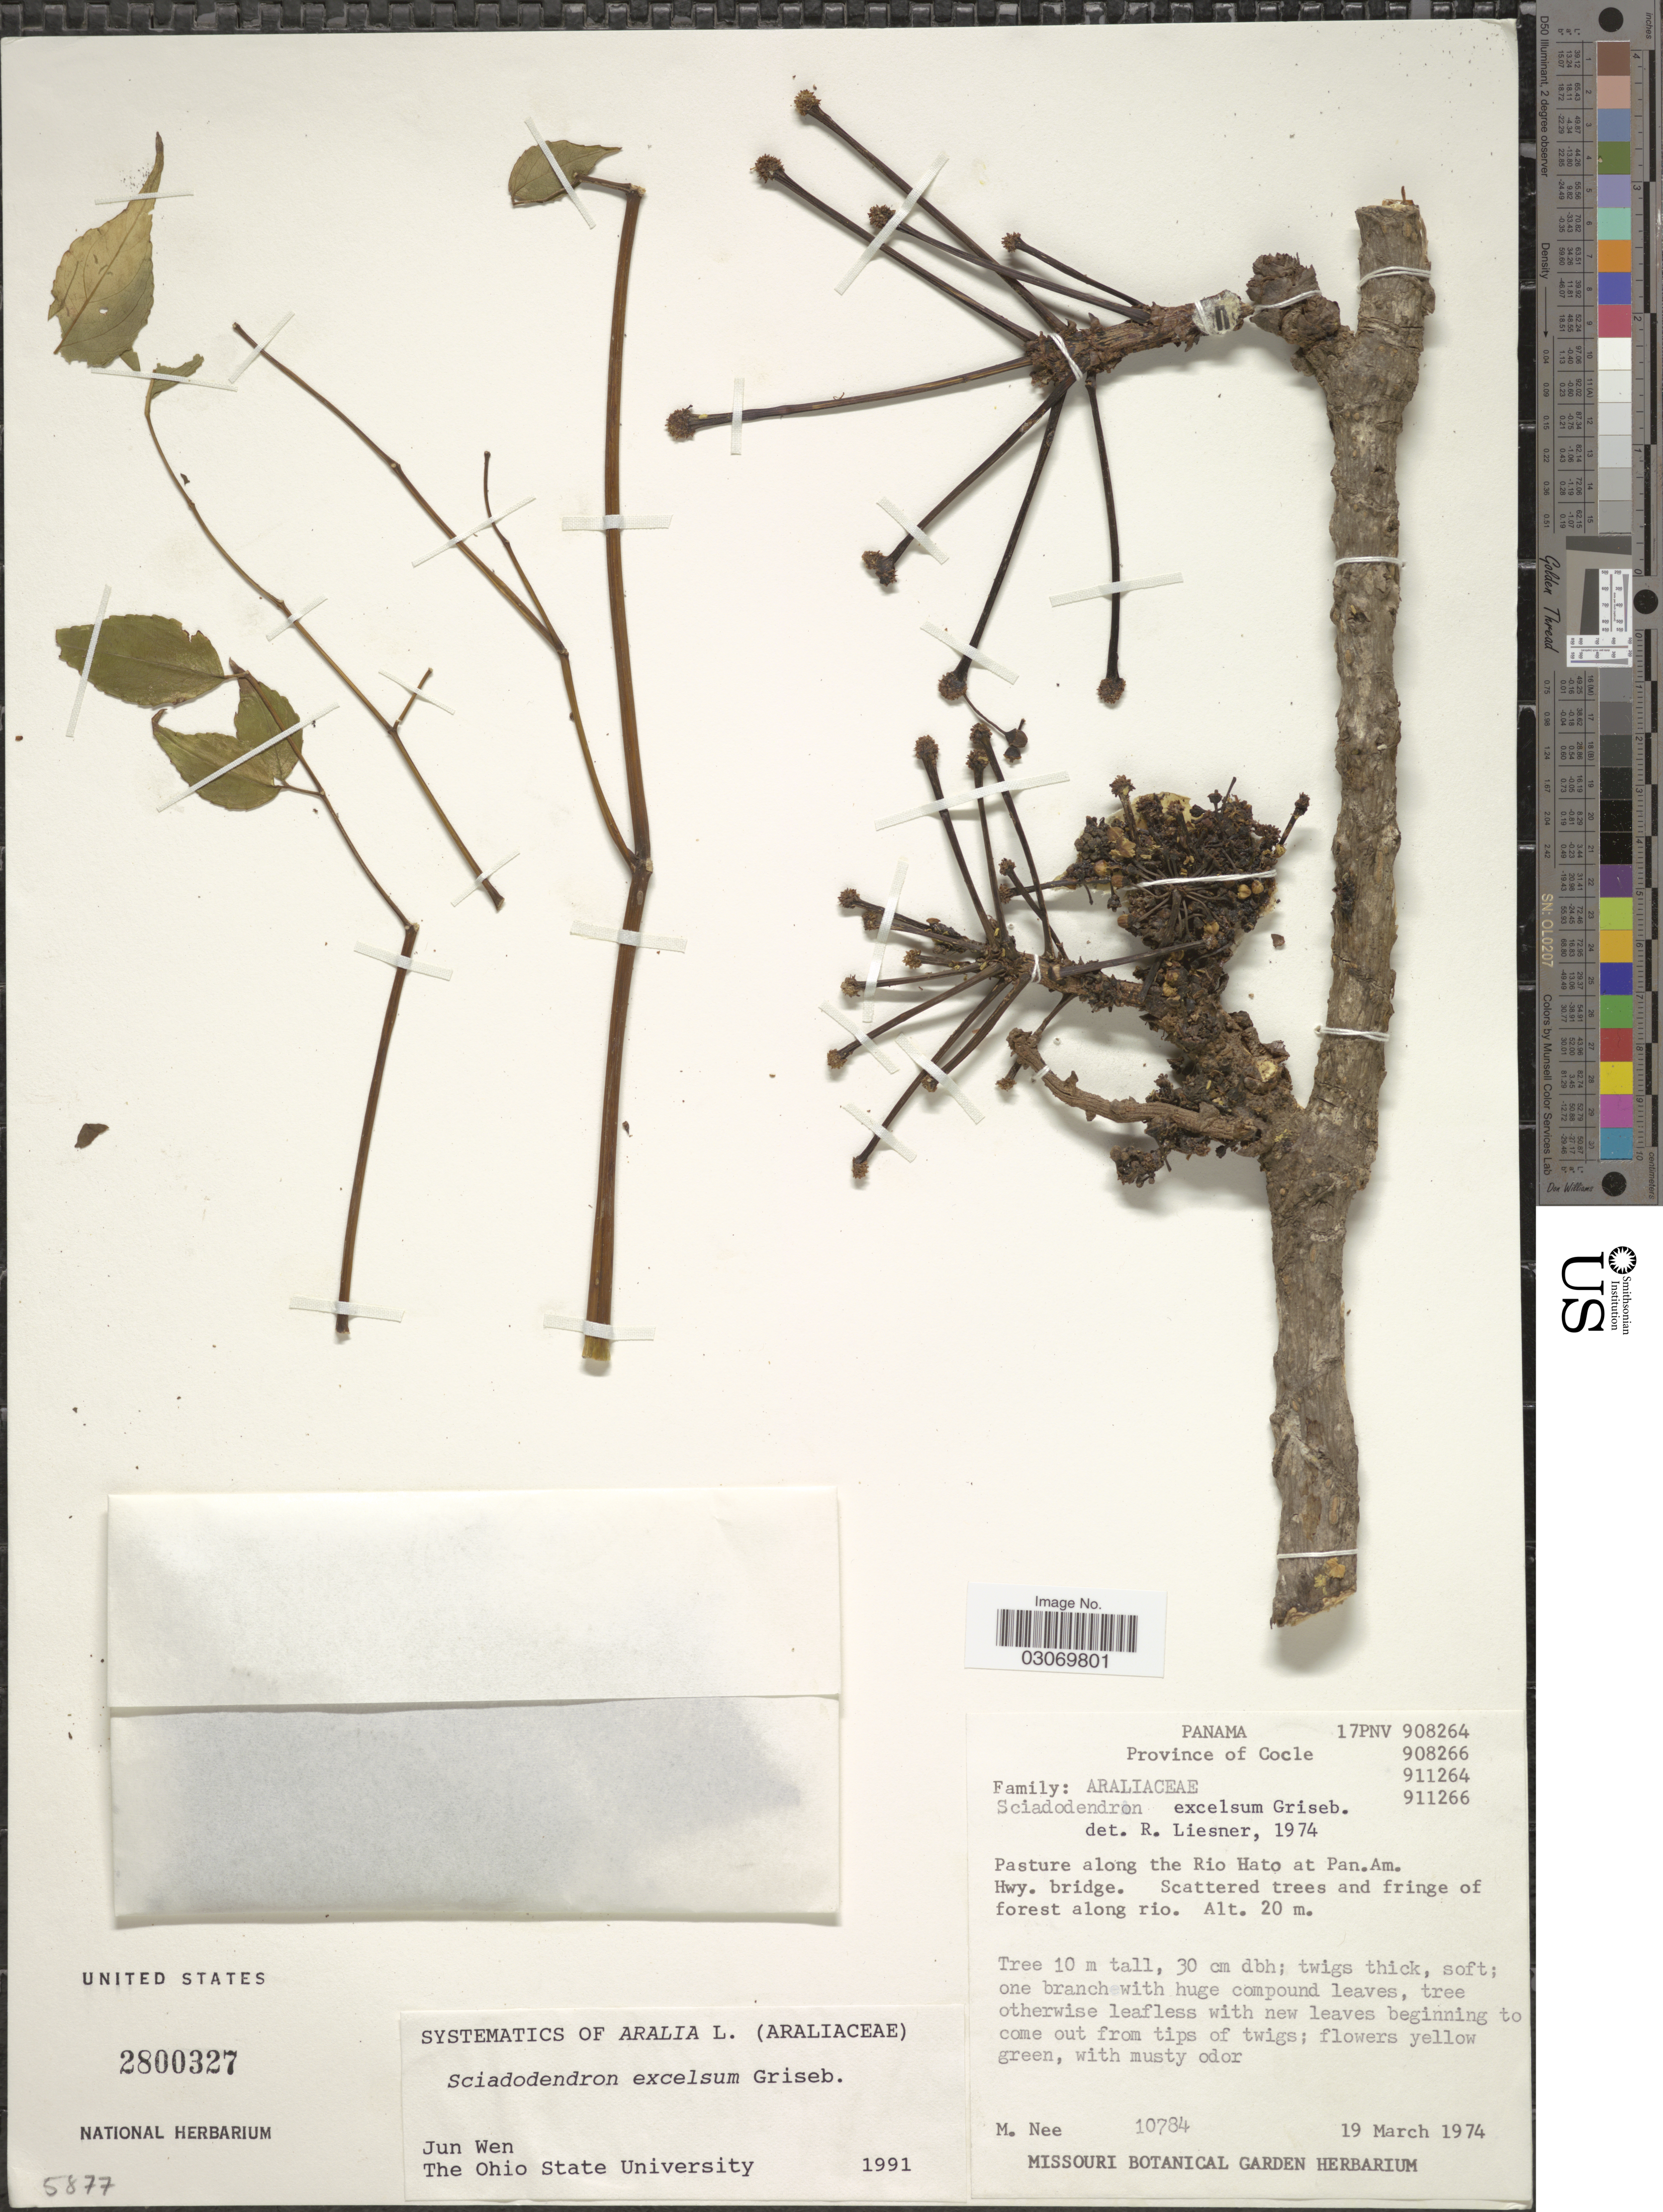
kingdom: Plantae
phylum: Tracheophyta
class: Magnoliopsida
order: Apiales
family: Araliaceae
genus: Sciadodendron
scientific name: Sciadodendron sp.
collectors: M. Nee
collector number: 10784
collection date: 1974-03-19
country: Panama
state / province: Coclé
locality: Province of Cocle, Pasture along the Rio Hato at Pan. Am. Hwy. bridge.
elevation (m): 20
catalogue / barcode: US 2800327